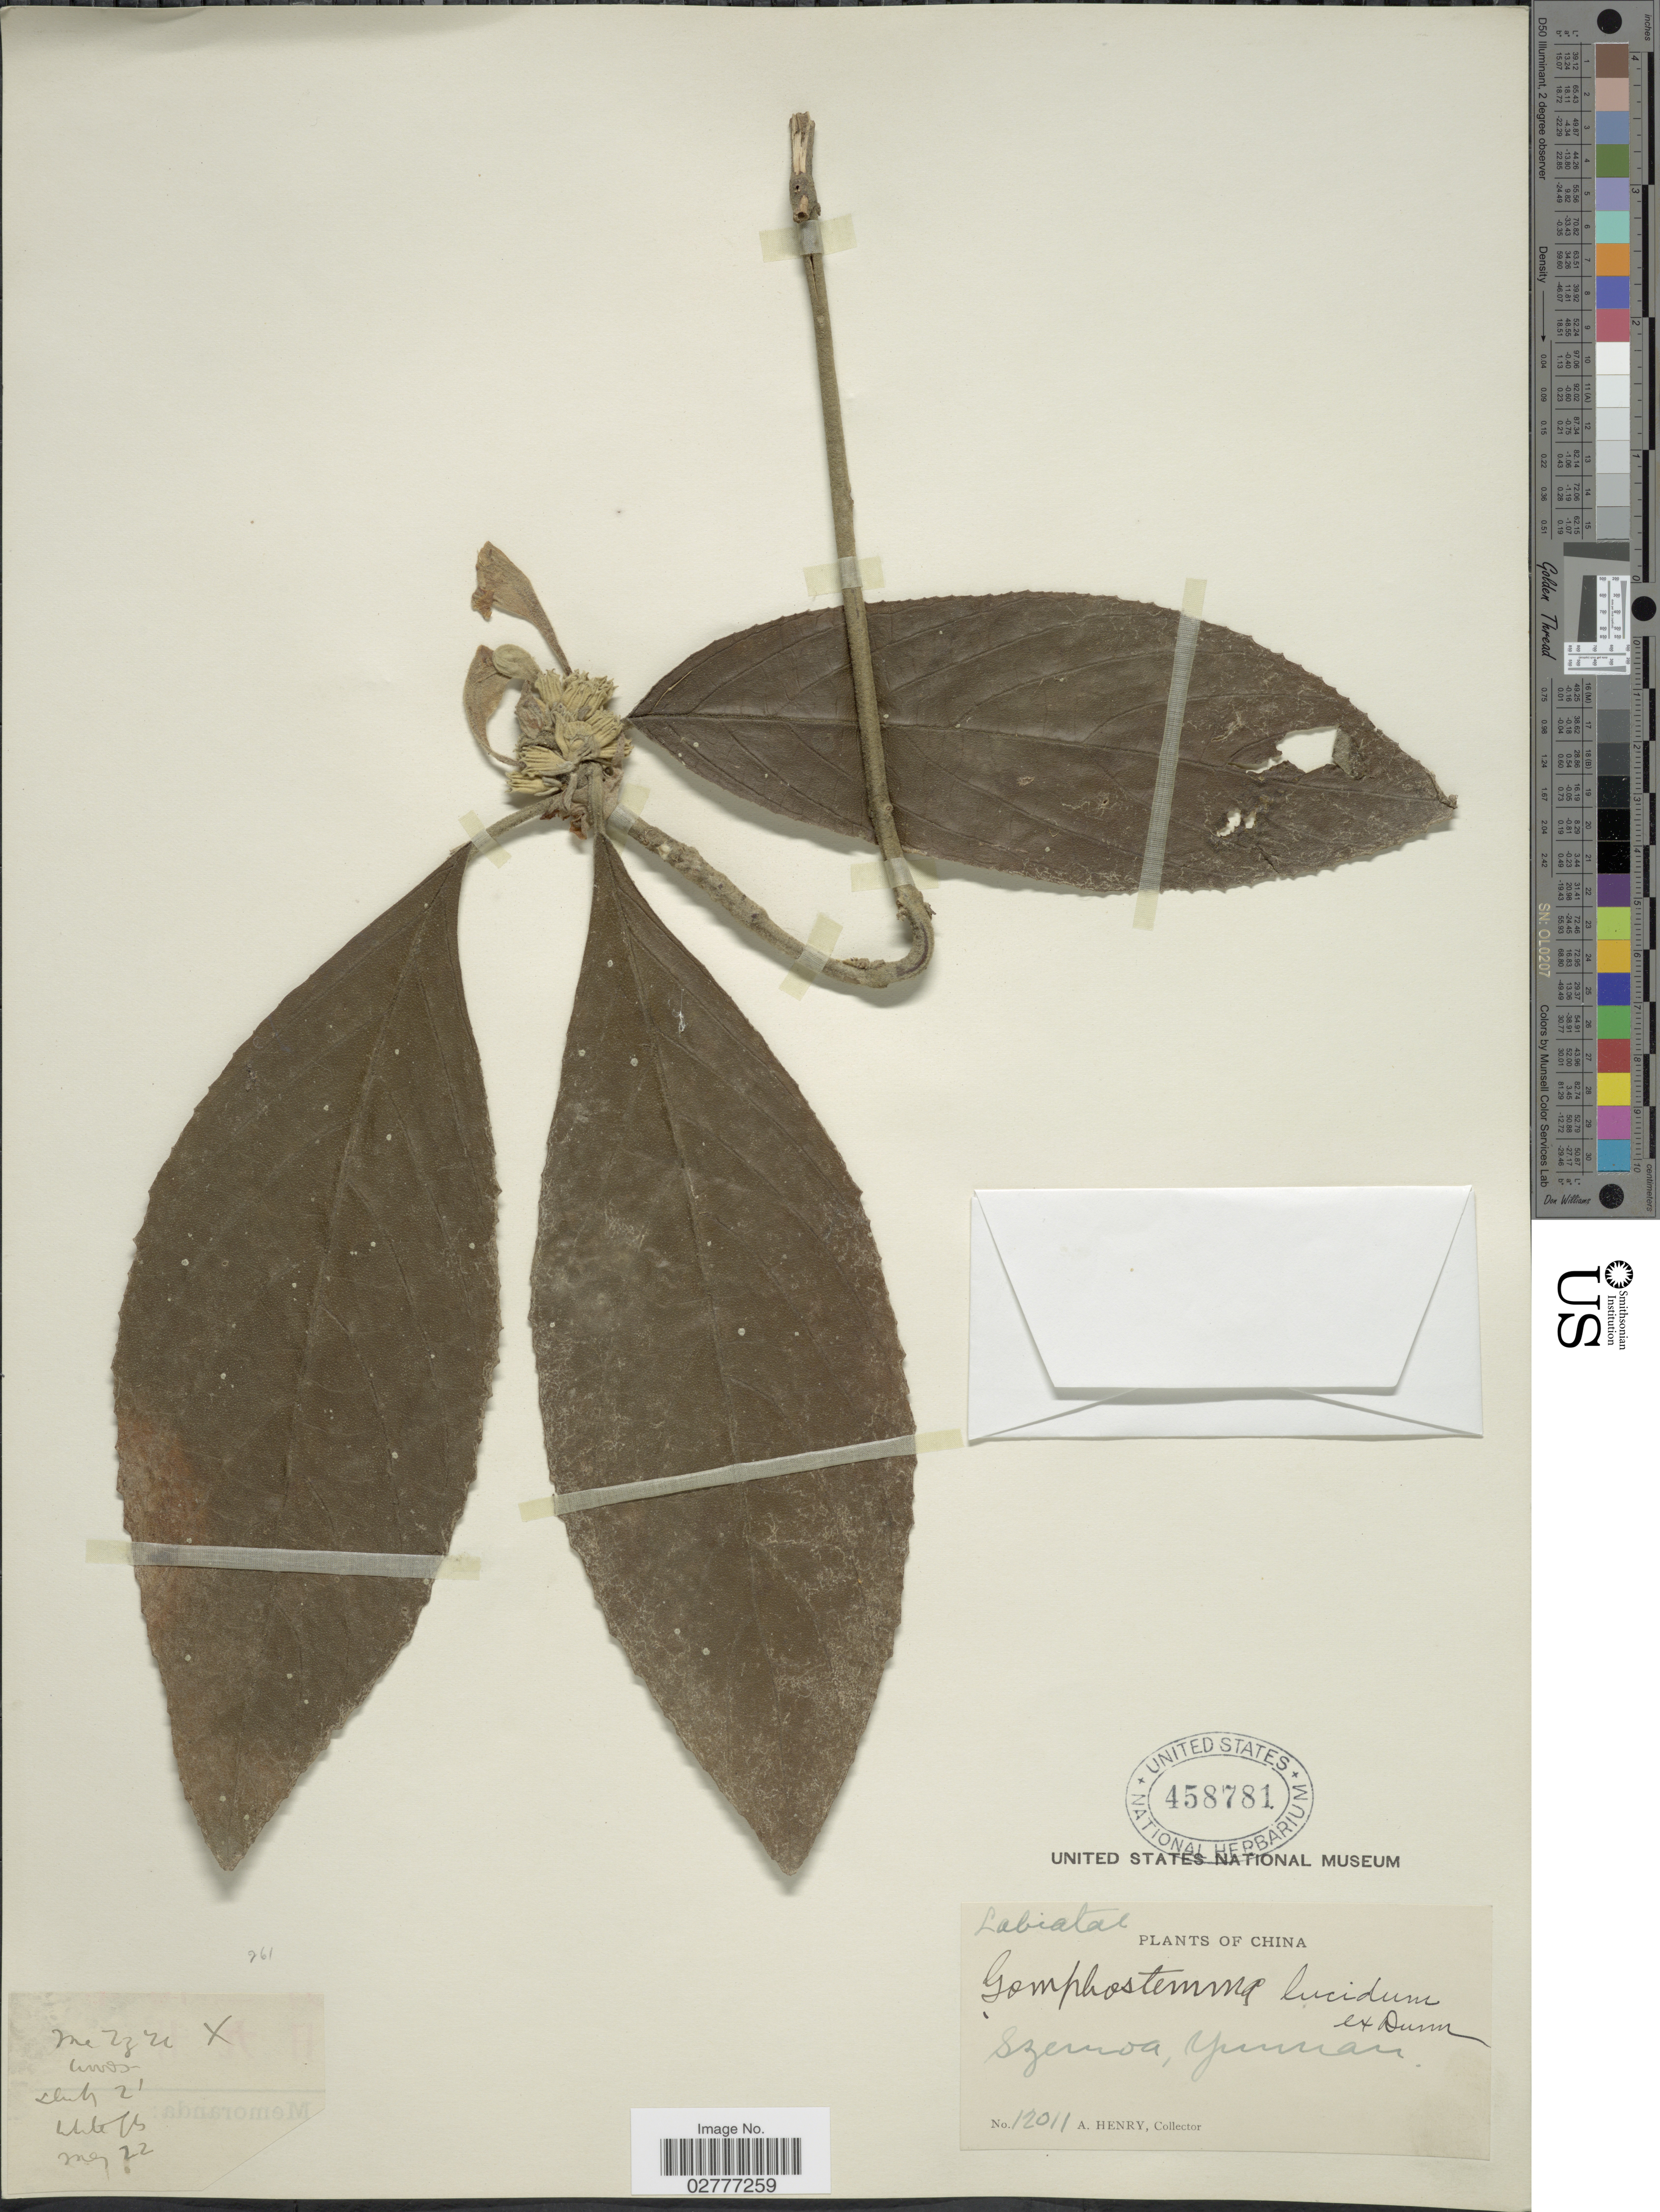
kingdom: Plantae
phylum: Tracheophyta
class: Magnoliopsida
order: Lamiales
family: Lamiaceae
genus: Gomphostemma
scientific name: Gomphostemma lucidum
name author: Wall. ex Benth.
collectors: A. Henry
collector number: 12011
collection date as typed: Transcribed d/m/y: /5/22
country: China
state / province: Yunnan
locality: Szemoa. Me Tze Yi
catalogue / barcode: US 458781